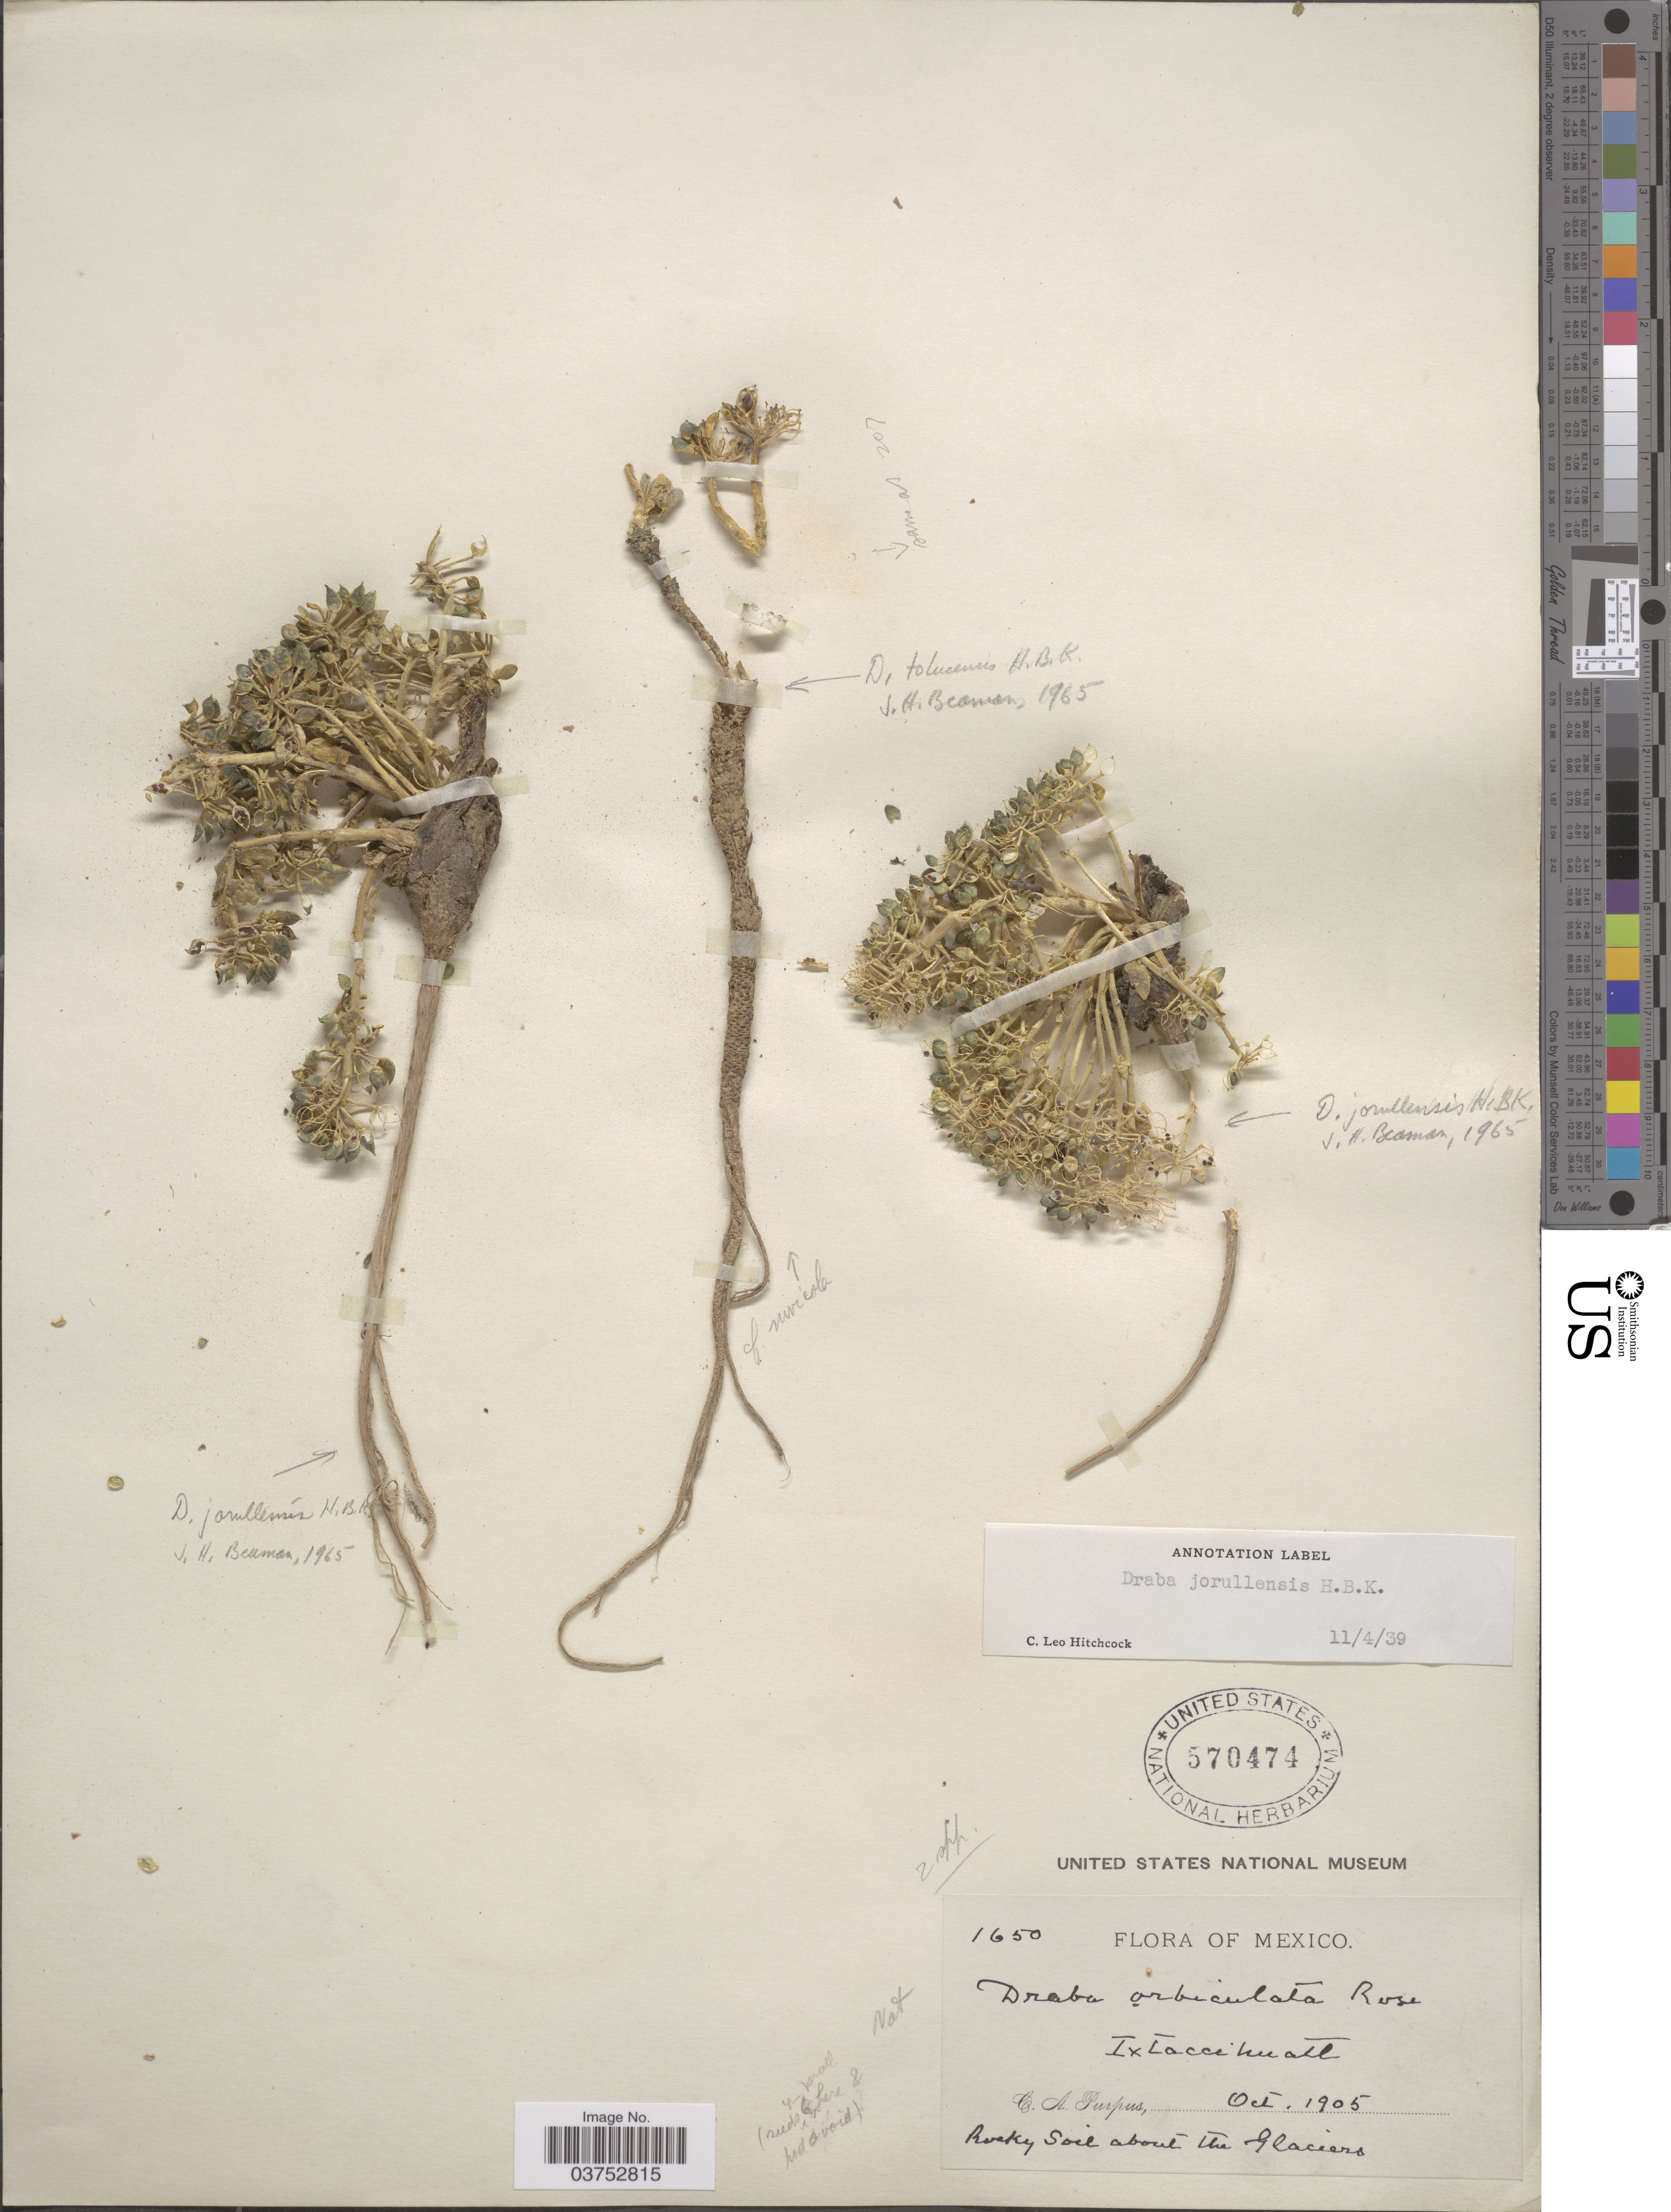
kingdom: Plantae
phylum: Tracheophyta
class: Magnoliopsida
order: Brassicales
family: Brassicaceae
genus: Draba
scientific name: Draba jorullensis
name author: Kunth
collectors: C. A. Purpus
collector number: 1650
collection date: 1905-10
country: Mexico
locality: Ixtaccihuatl. Rocky soil about the Glaciers.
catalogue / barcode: US 570474